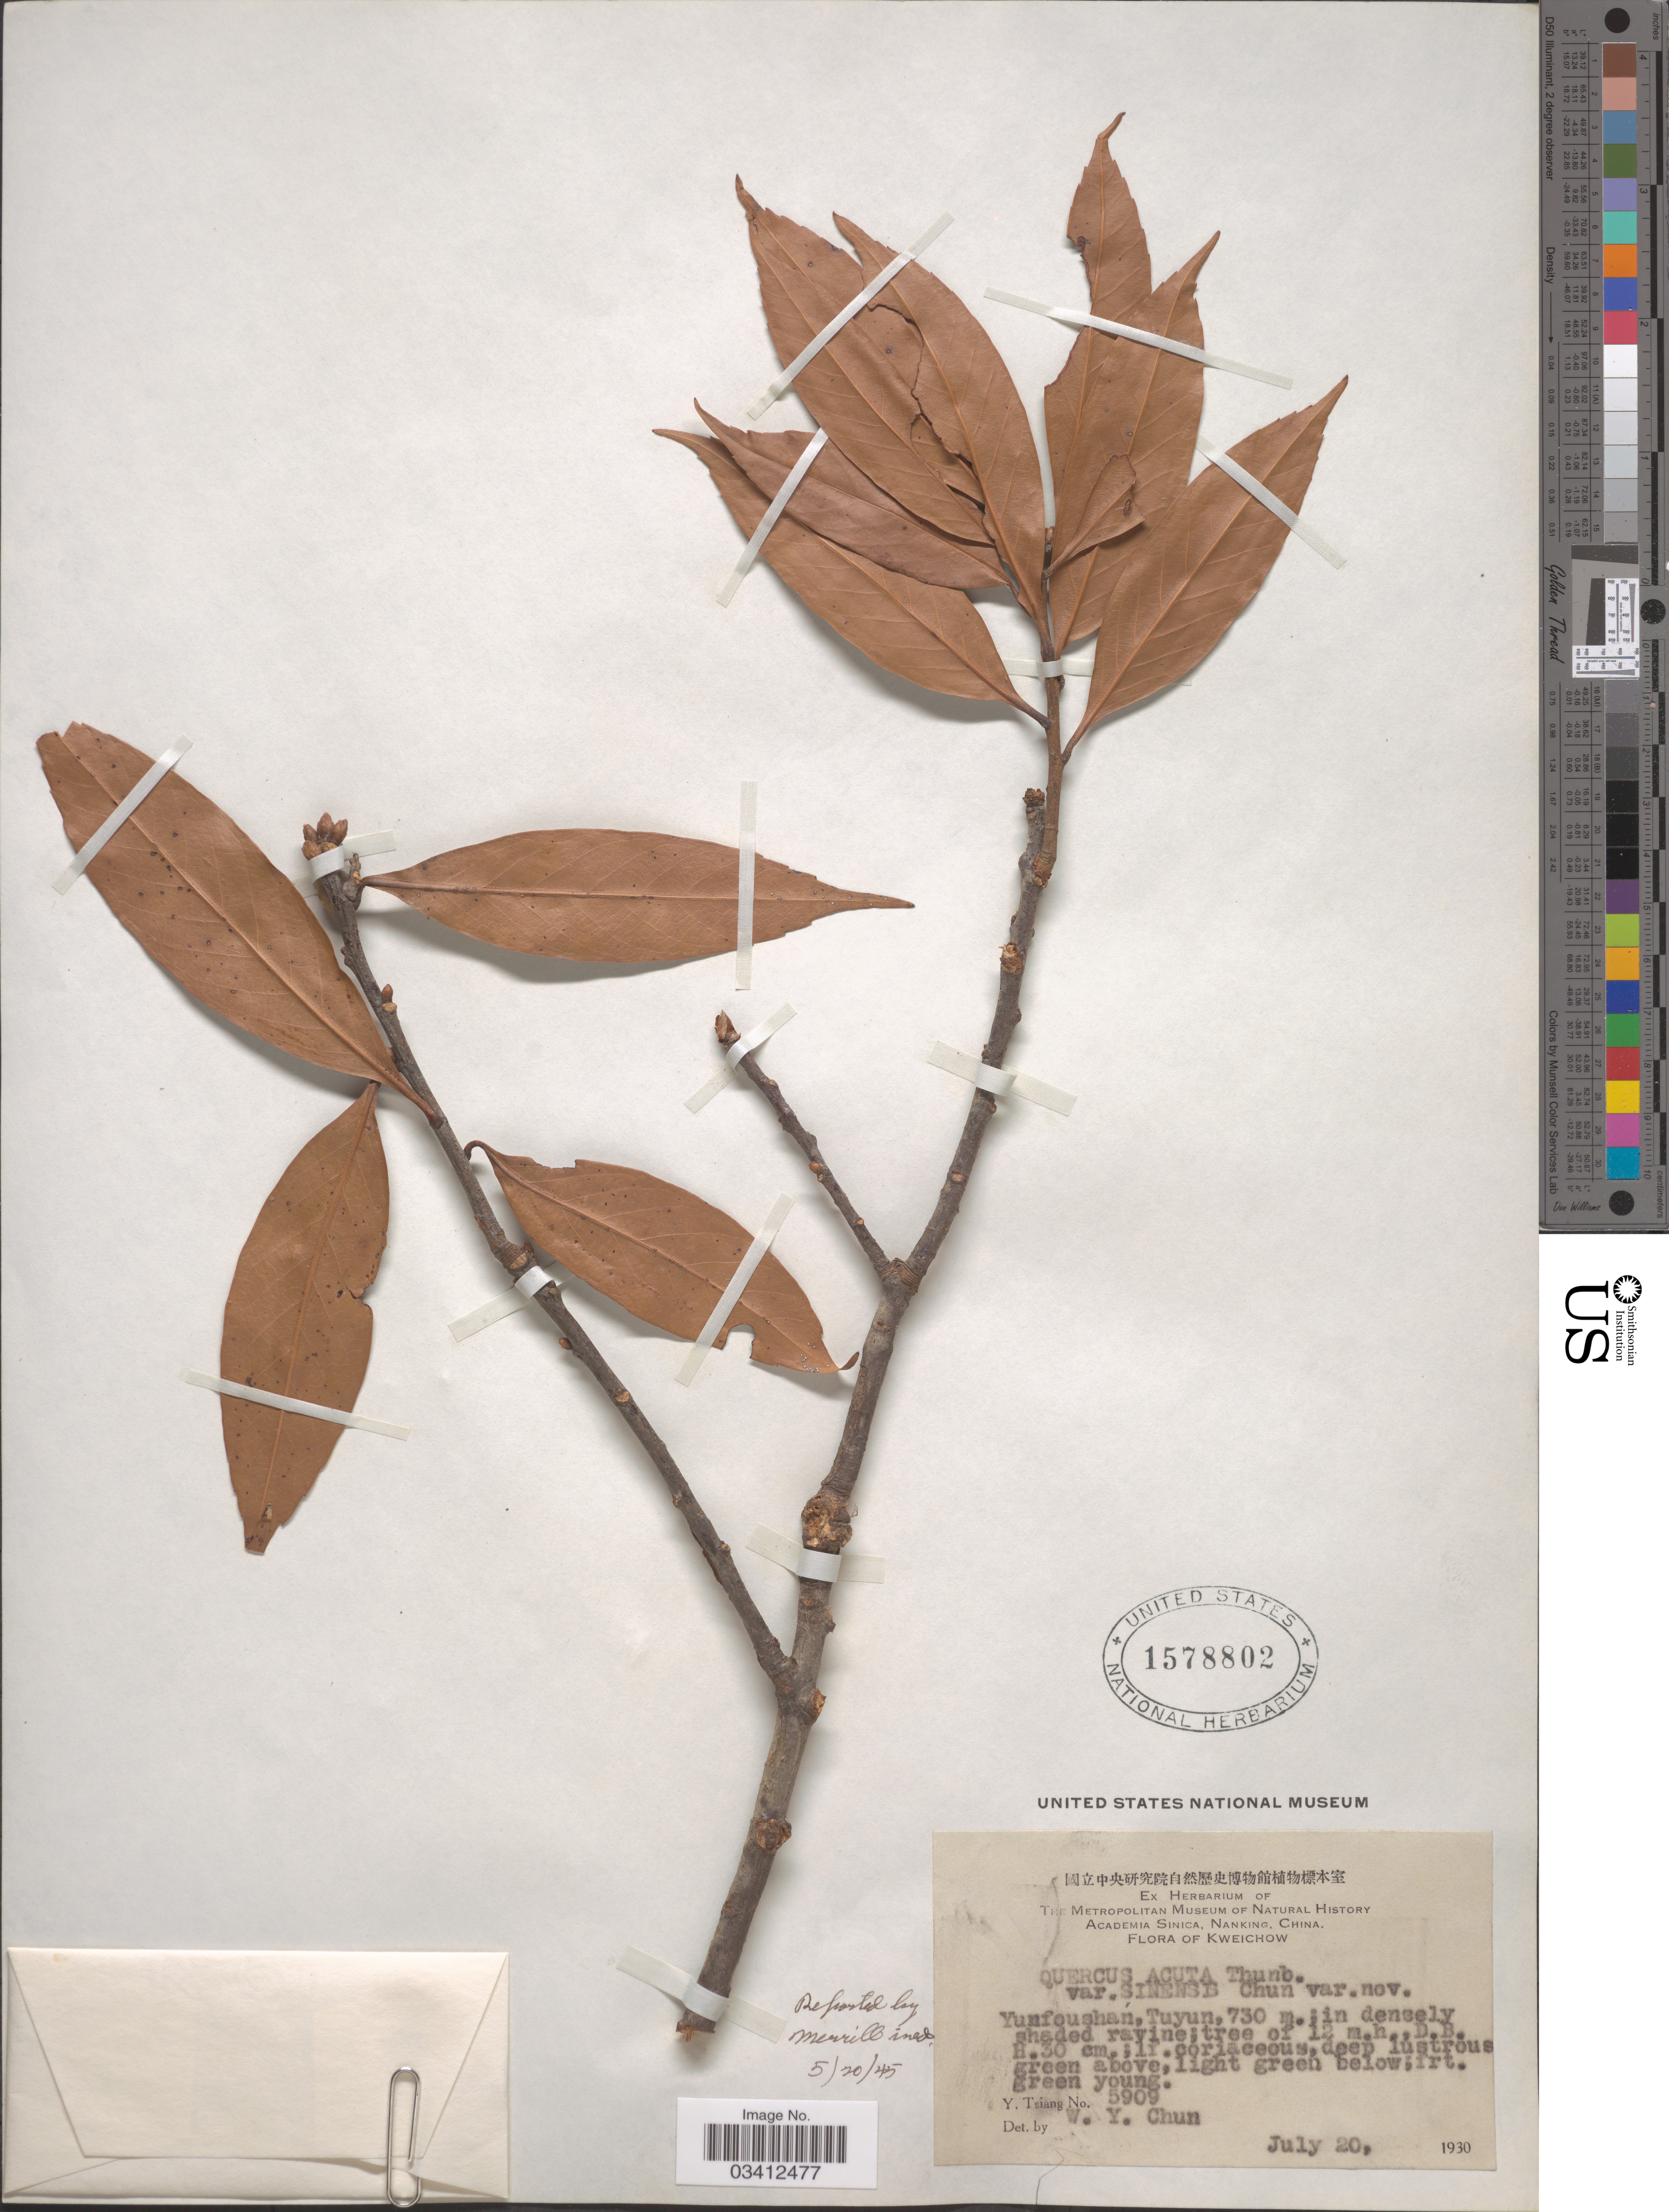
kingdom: Plantae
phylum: Tracheophyta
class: Magnoliopsida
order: Fagales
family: Fagaceae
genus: Quercus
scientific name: Quercus sp.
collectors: Y. Tsiang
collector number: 5909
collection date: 1930-07-20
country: China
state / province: Guizhou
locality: Kweichow. Yunfoushan, Tuyun.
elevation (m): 730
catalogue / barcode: US 1578802